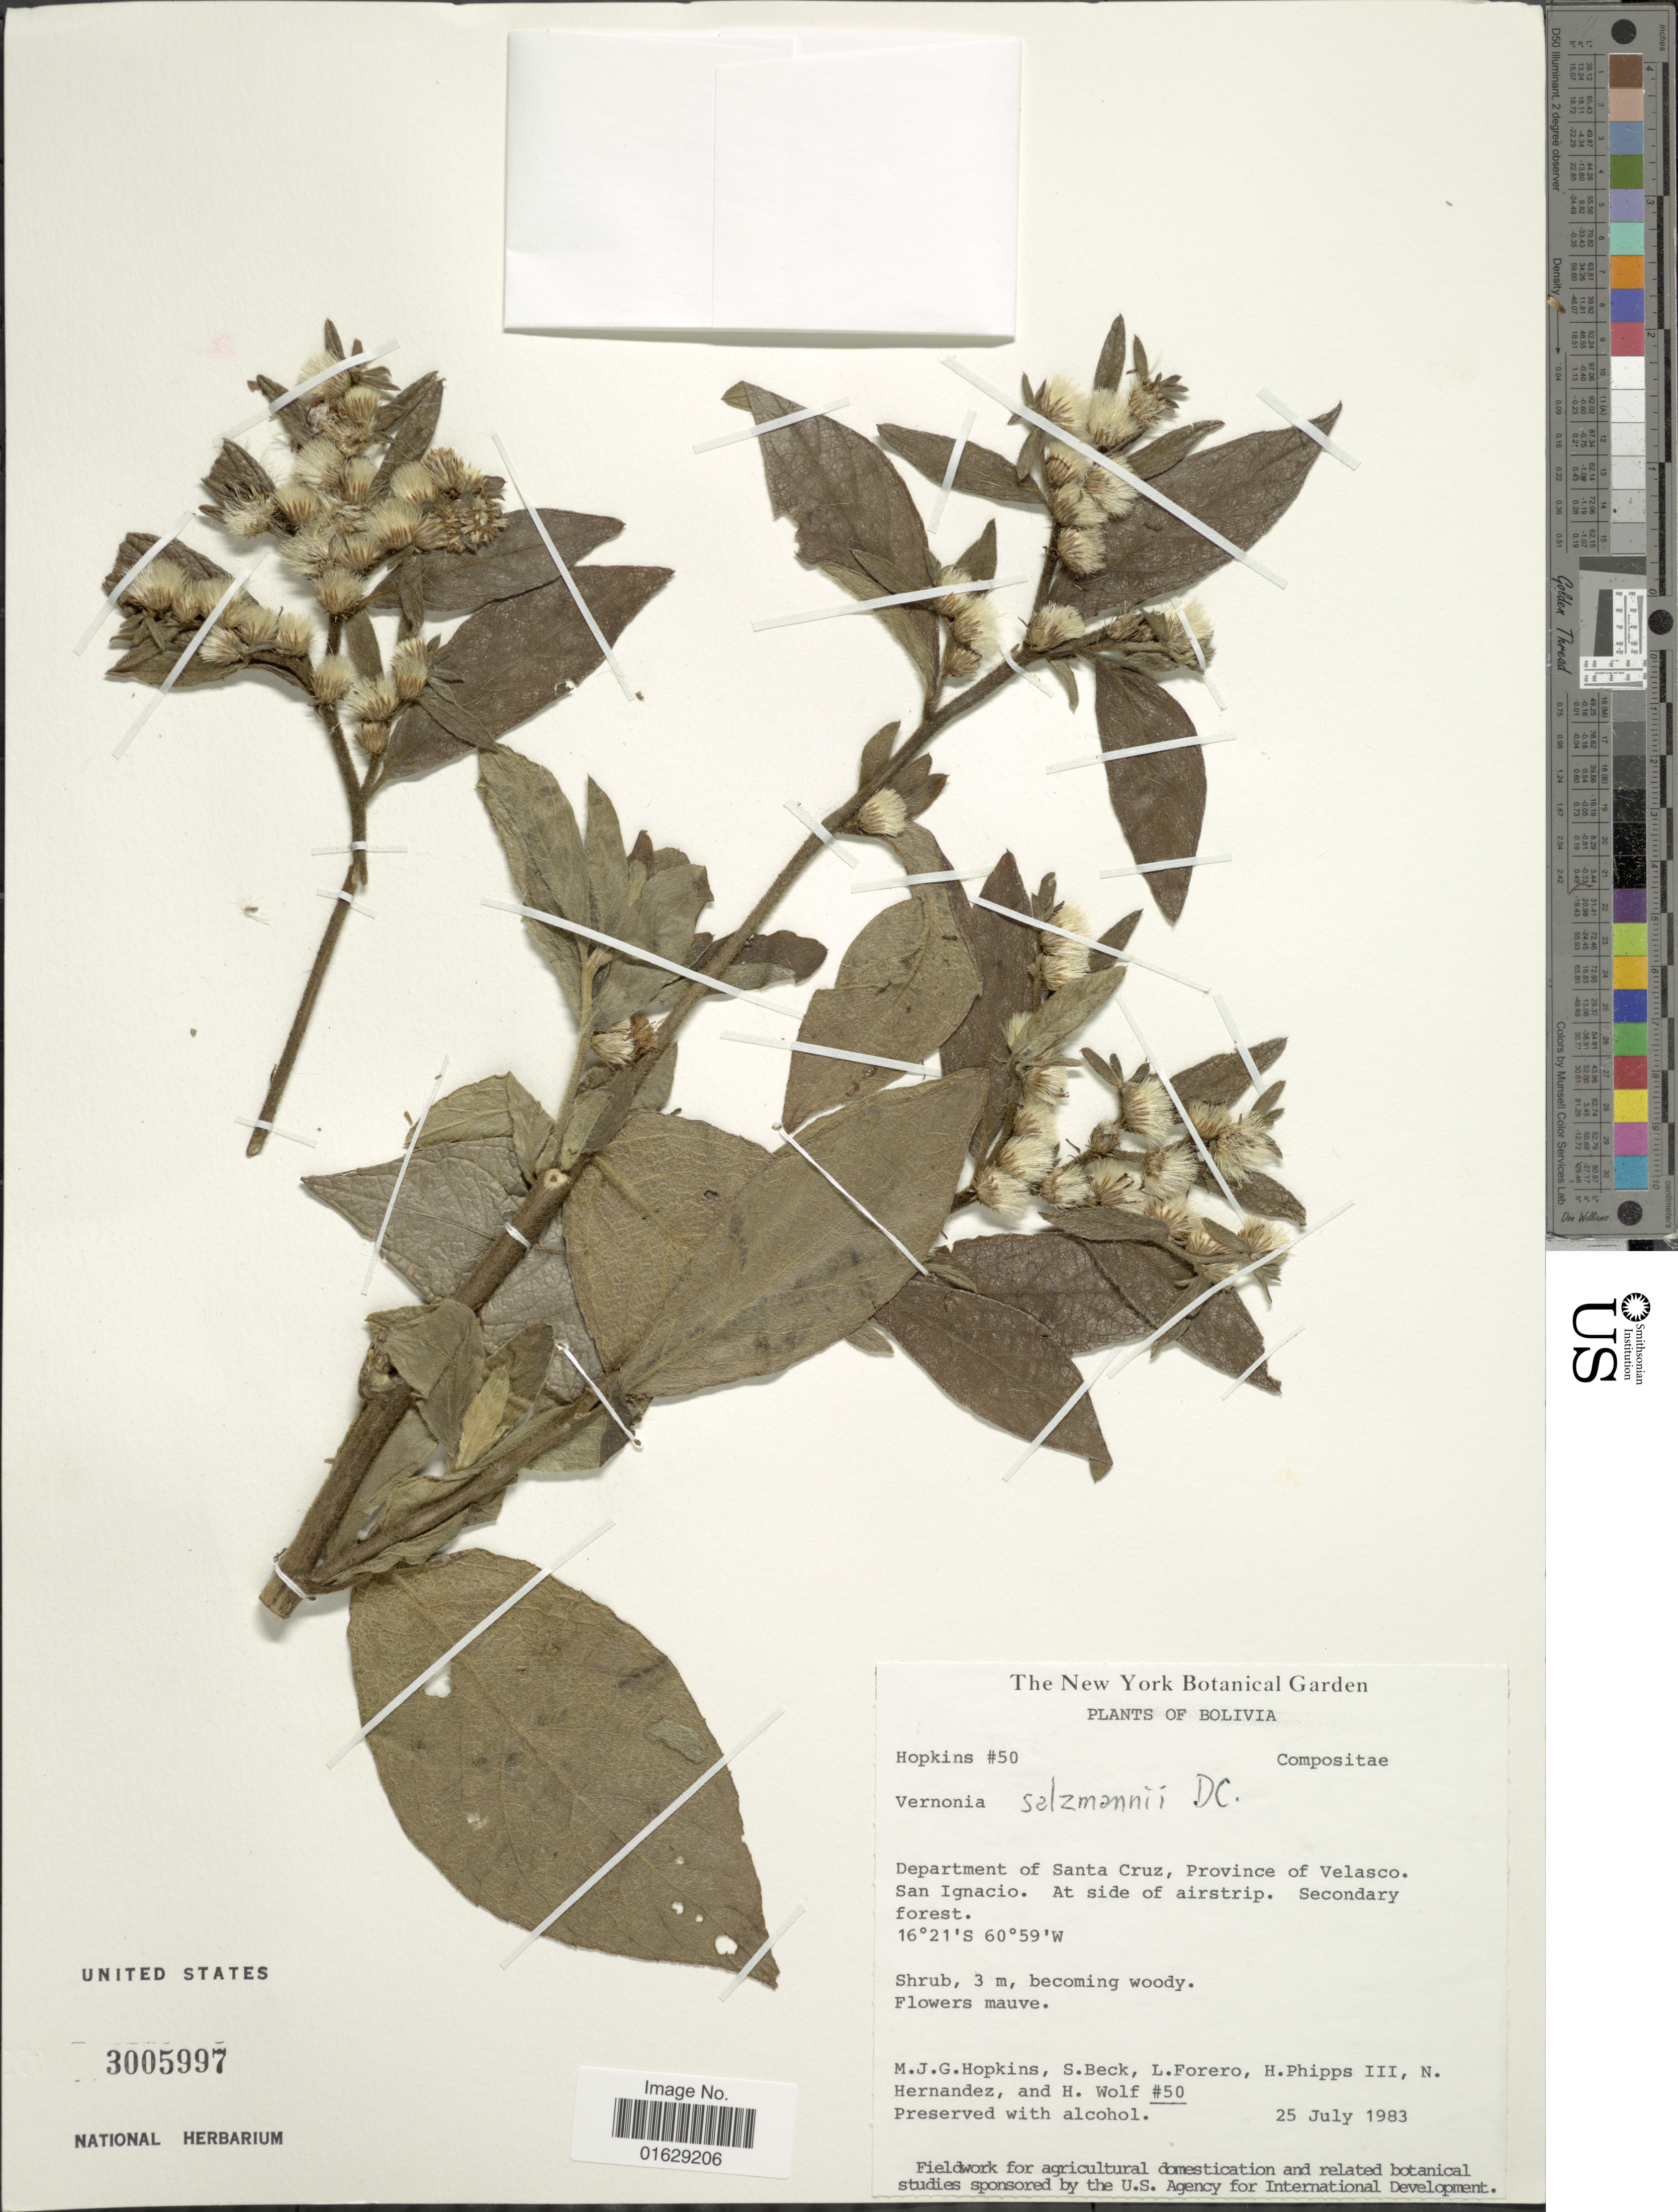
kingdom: Plantae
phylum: Tracheophyta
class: Magnoliopsida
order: Asterales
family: Asteraceae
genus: Lepidaploa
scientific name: Lepidaploa salzmannii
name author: (DC.) H. Rob.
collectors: M. J. G. Hopkins, S. G. Beck, L. Forero, H. Phipps & et al.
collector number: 50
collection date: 1983-07-25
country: Bolivia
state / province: Santa Cruz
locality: Department of Santa Cruz, Province of Velasco, San Ignacio, at side of airstrip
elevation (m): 3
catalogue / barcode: US 3005997